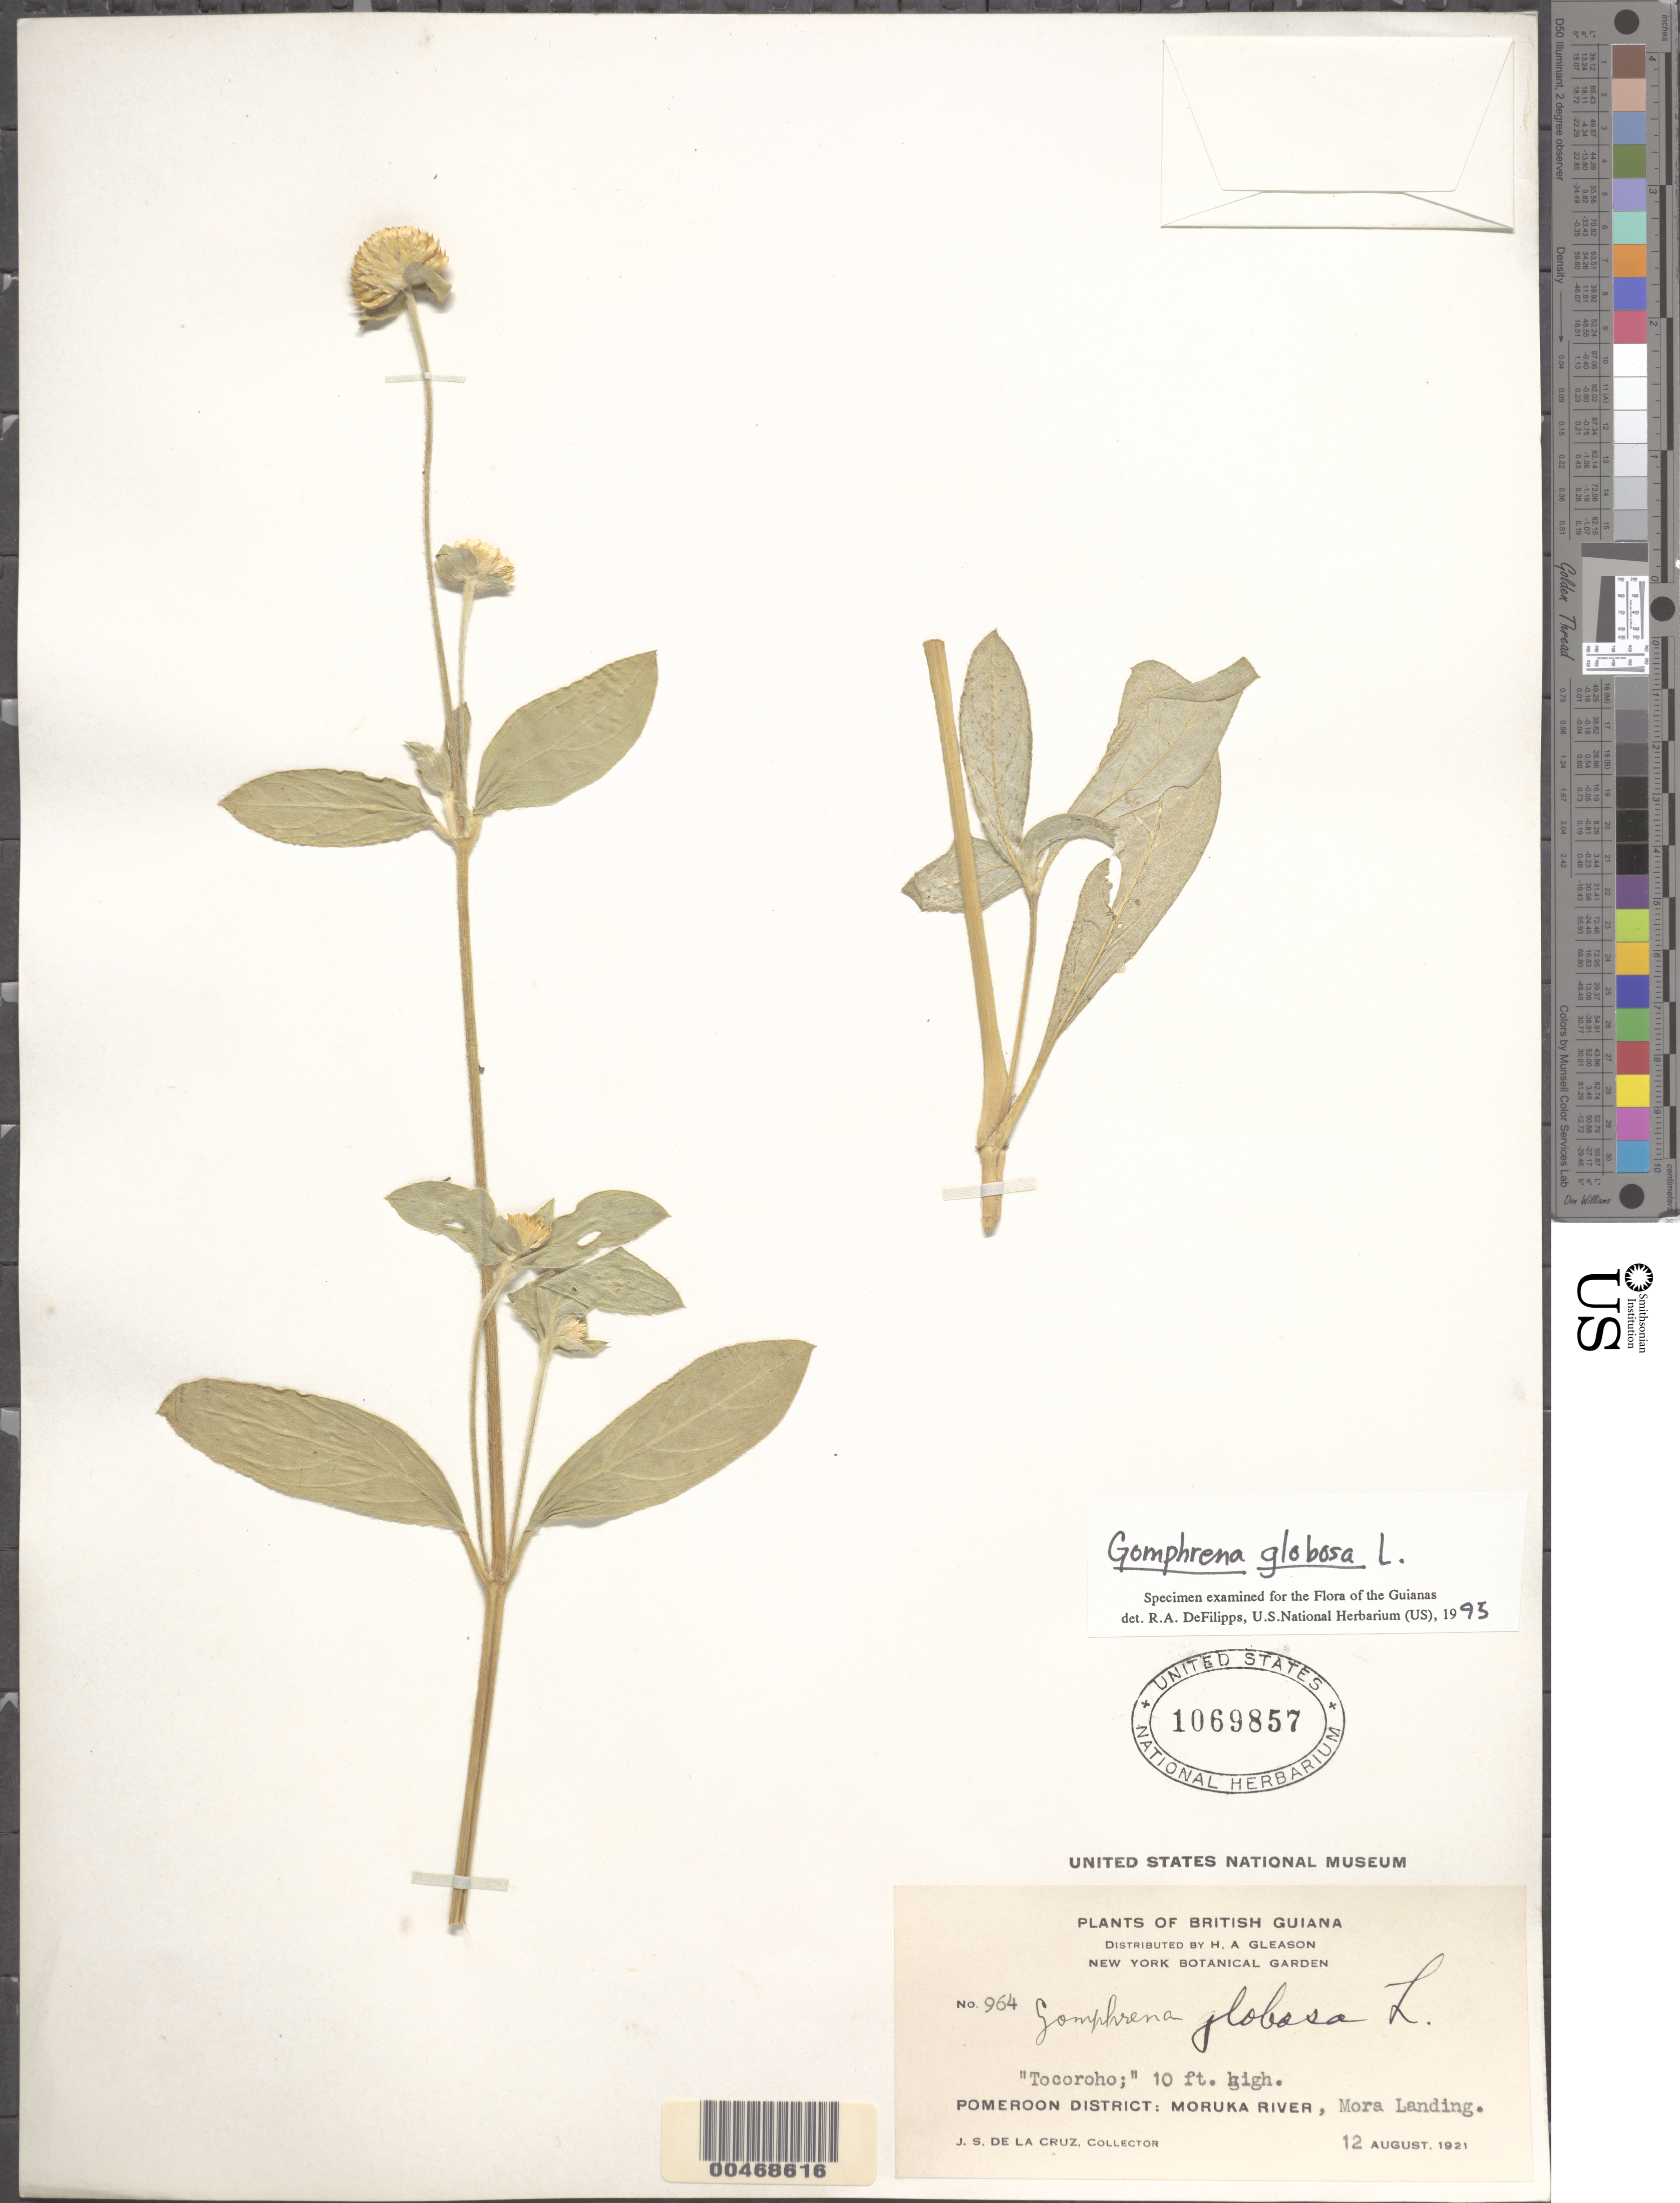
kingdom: Plantae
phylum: Tracheophyta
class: Magnoliopsida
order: Caryophyllales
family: Amaranthaceae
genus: Gomphrena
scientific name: Gomphrena globosa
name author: L.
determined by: DeFilipps, R. A.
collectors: J. S. de la Cruz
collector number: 964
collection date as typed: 12-Aug-21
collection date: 1921-08-12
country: Guyana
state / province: Barima-Waini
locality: Mora Landing, Moruka R., Pomeroon Dist.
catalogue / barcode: US 1069857